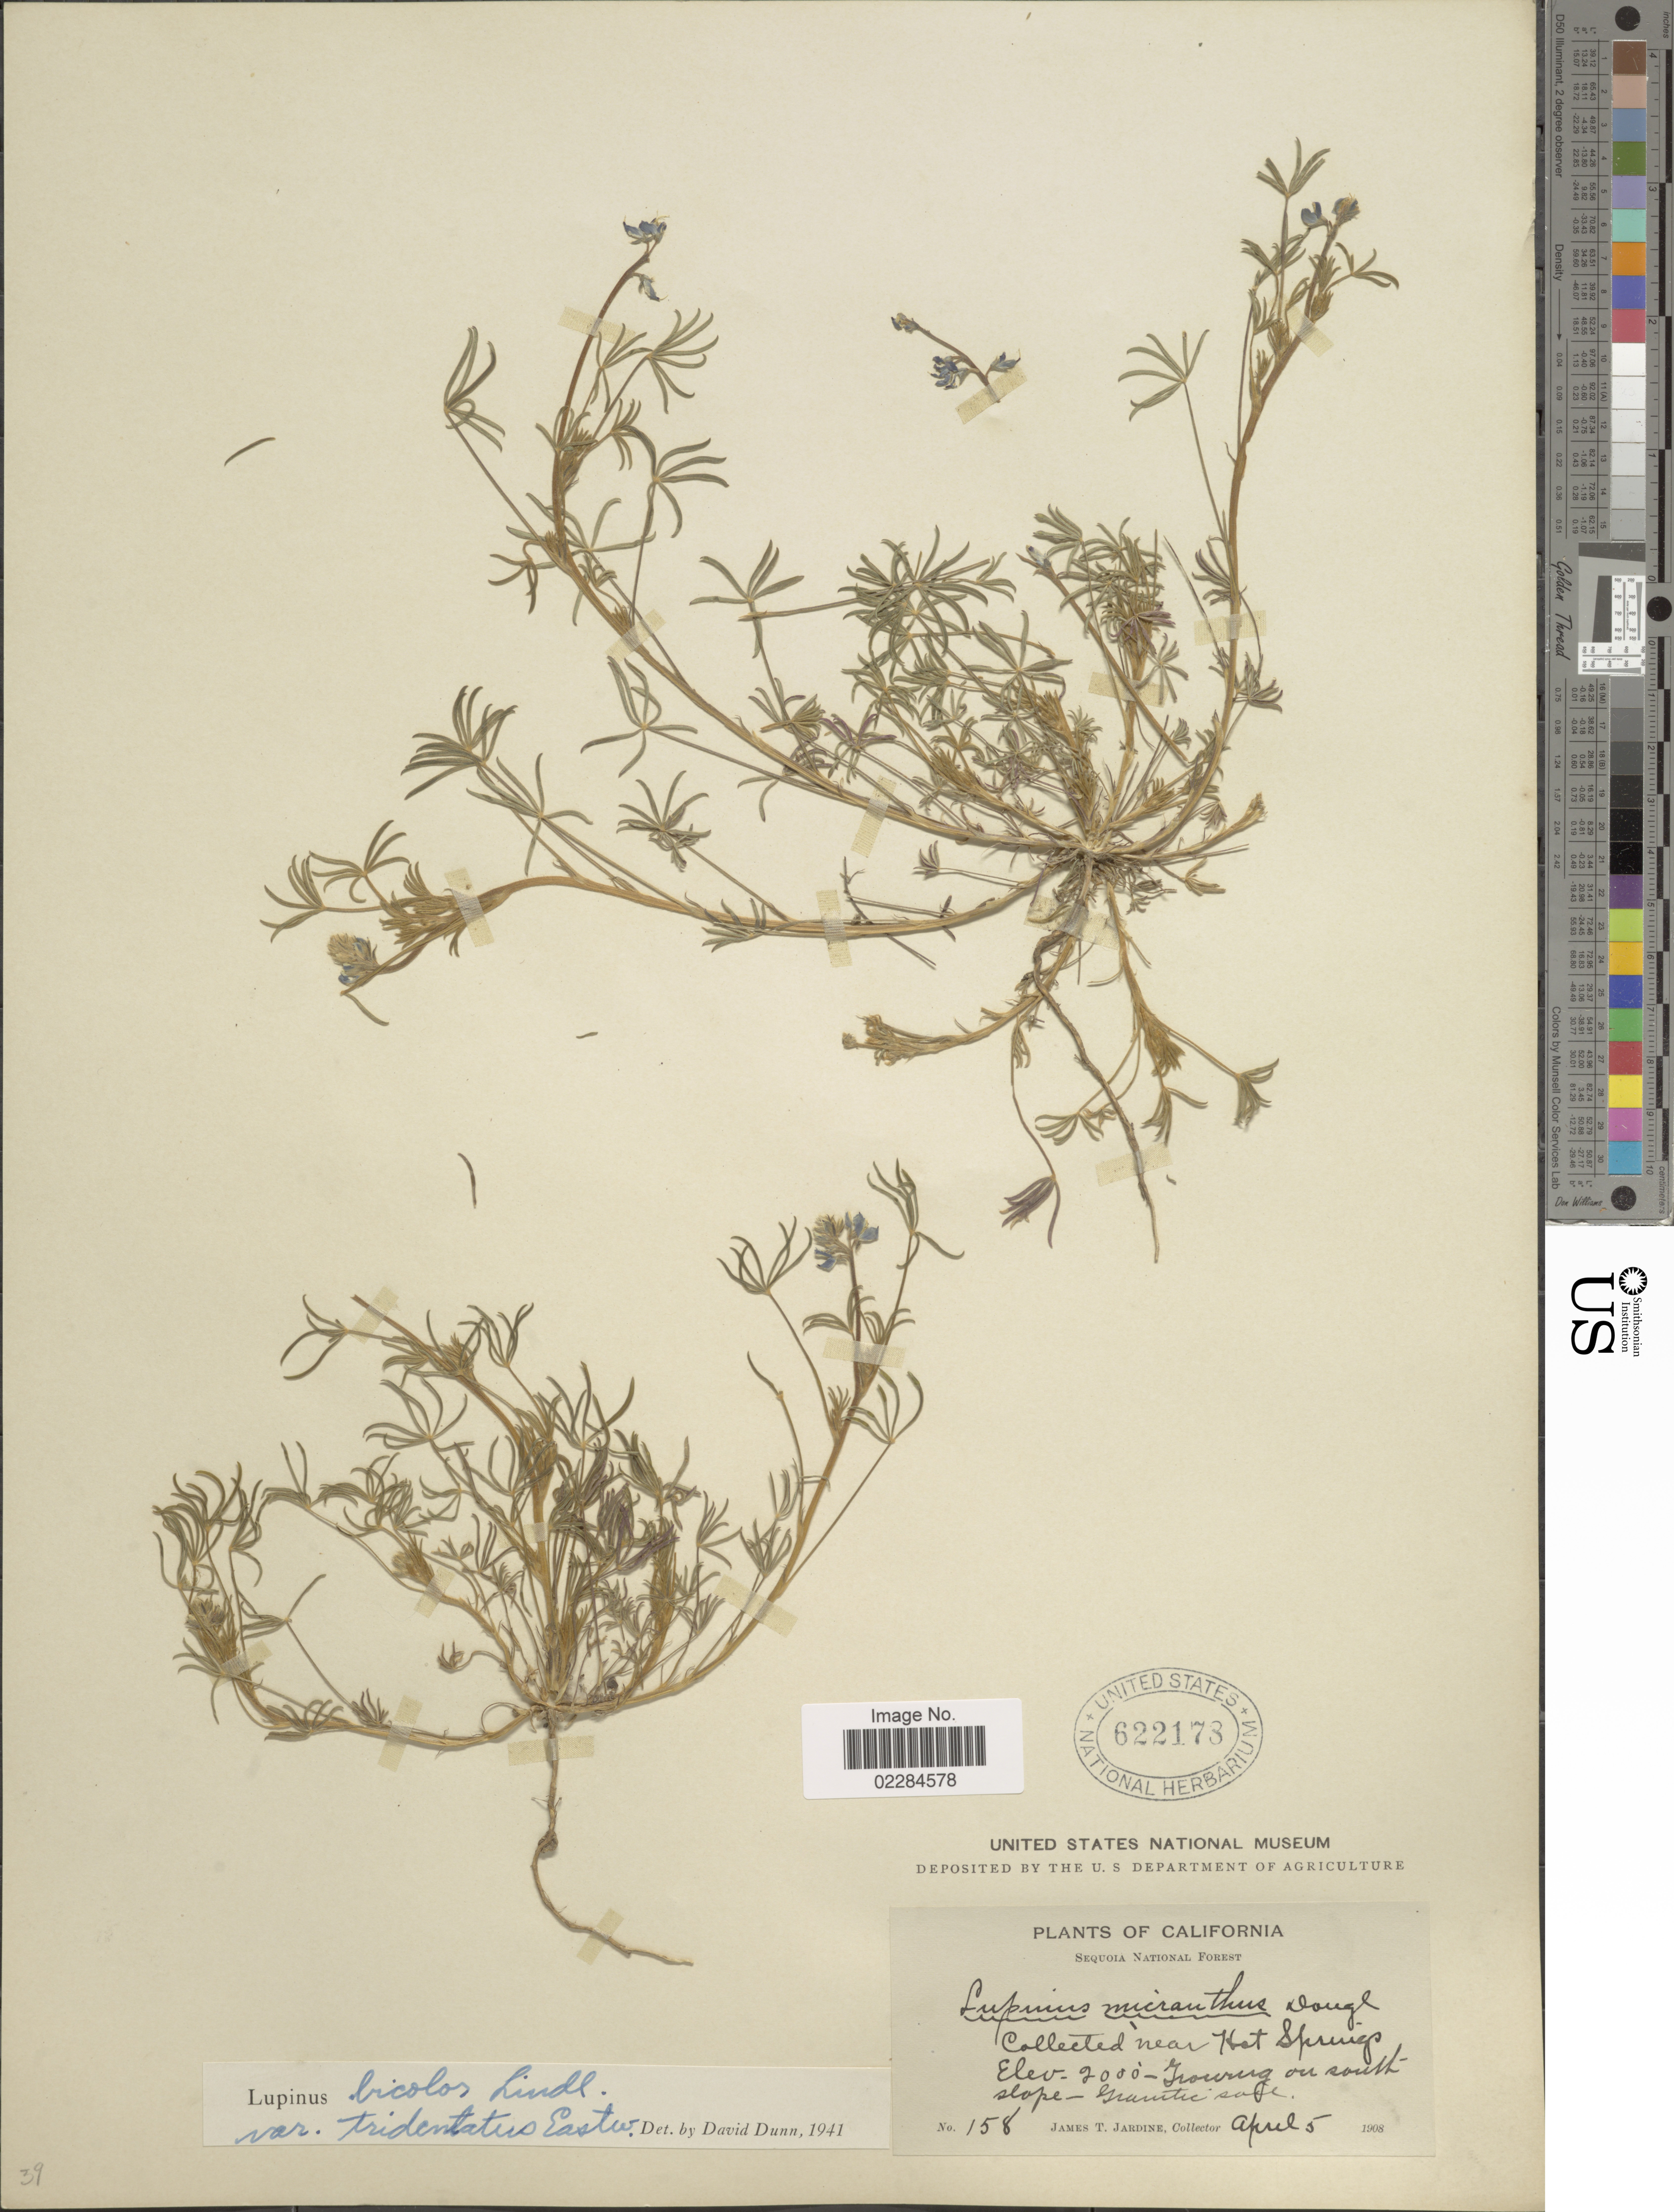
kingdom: Plantae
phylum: Tracheophyta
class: Magnoliopsida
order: Fabales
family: Fabaceae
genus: Lupinus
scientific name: Lupinus bicolor var. tridentatus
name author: Lindl.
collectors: J. T. Jardine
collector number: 158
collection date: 1908-04-05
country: United States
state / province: California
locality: Near Hot Springs, growing on south slope, granitic soil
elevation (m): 610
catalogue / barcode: US 622173